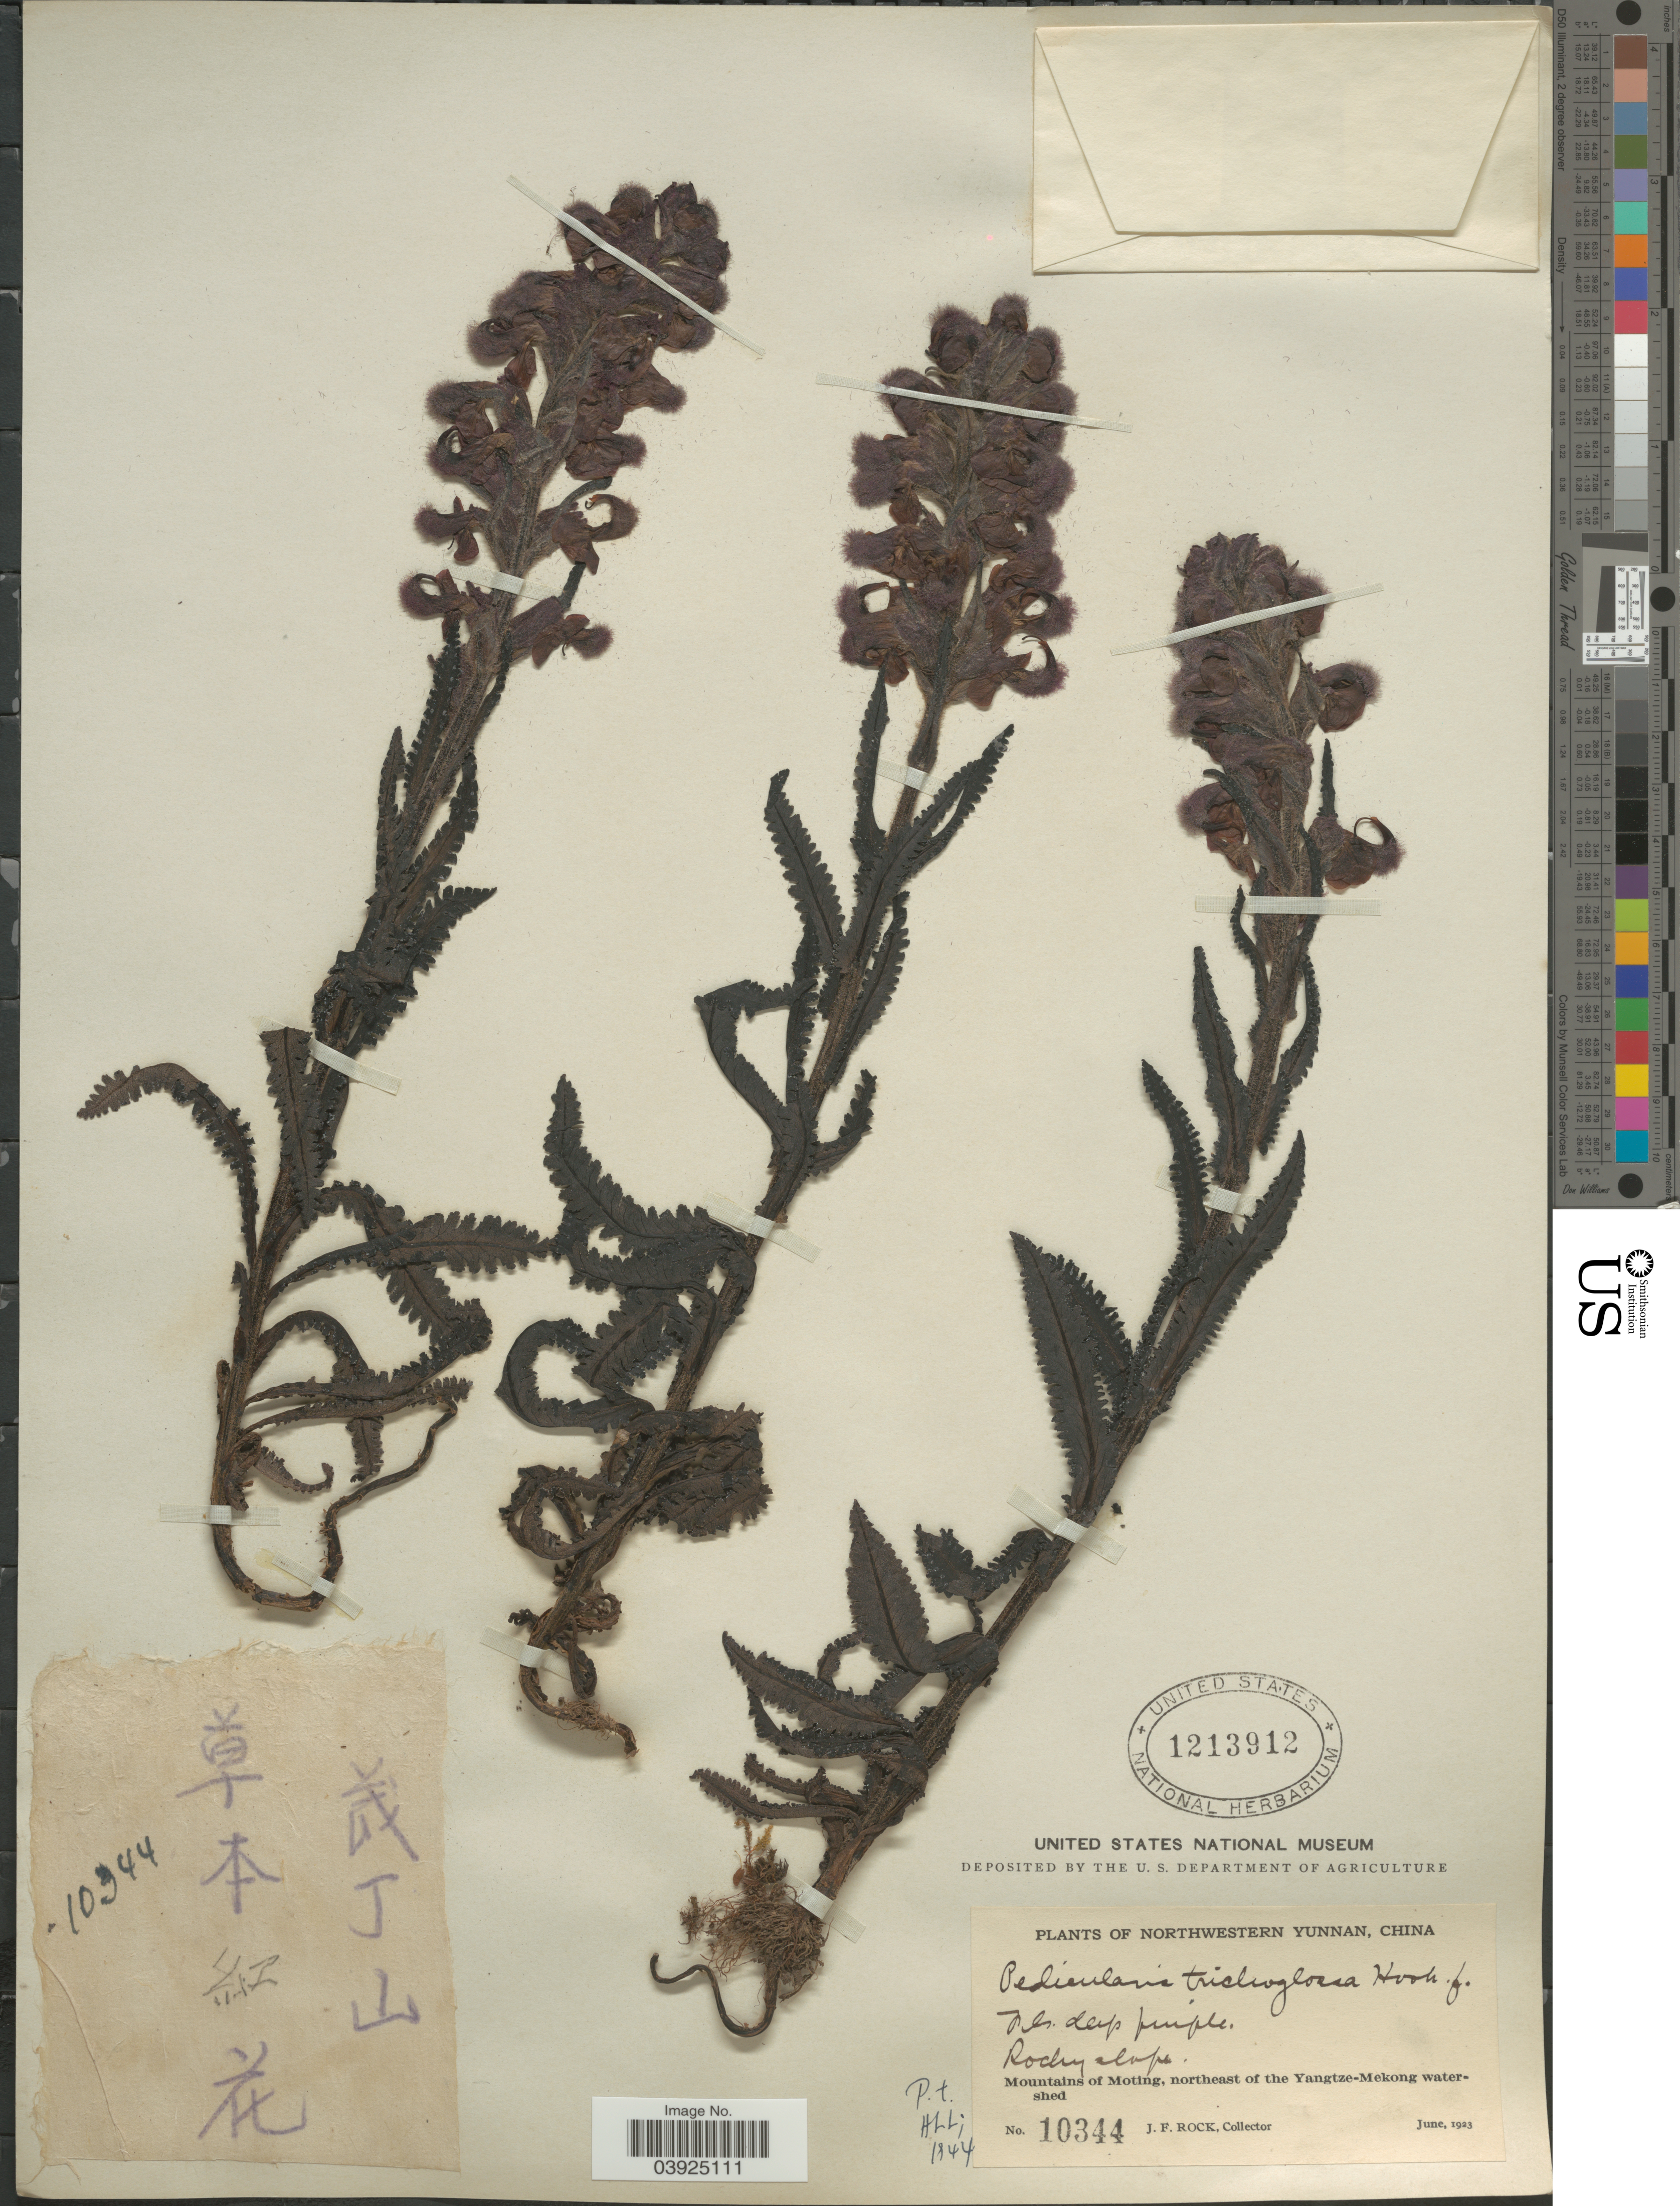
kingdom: Plantae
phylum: Tracheophyta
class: Magnoliopsida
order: Lamiales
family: Orobanchaceae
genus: Pedicularis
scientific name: Pedicularis trichoglossa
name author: Hook. f.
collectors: J. Rock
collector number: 10344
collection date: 1923-06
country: China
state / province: Yunnan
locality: Northwestern Yunnan. Mountains of Moting, northeast of the Yangtze-Mekong watershed.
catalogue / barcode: US 1213912